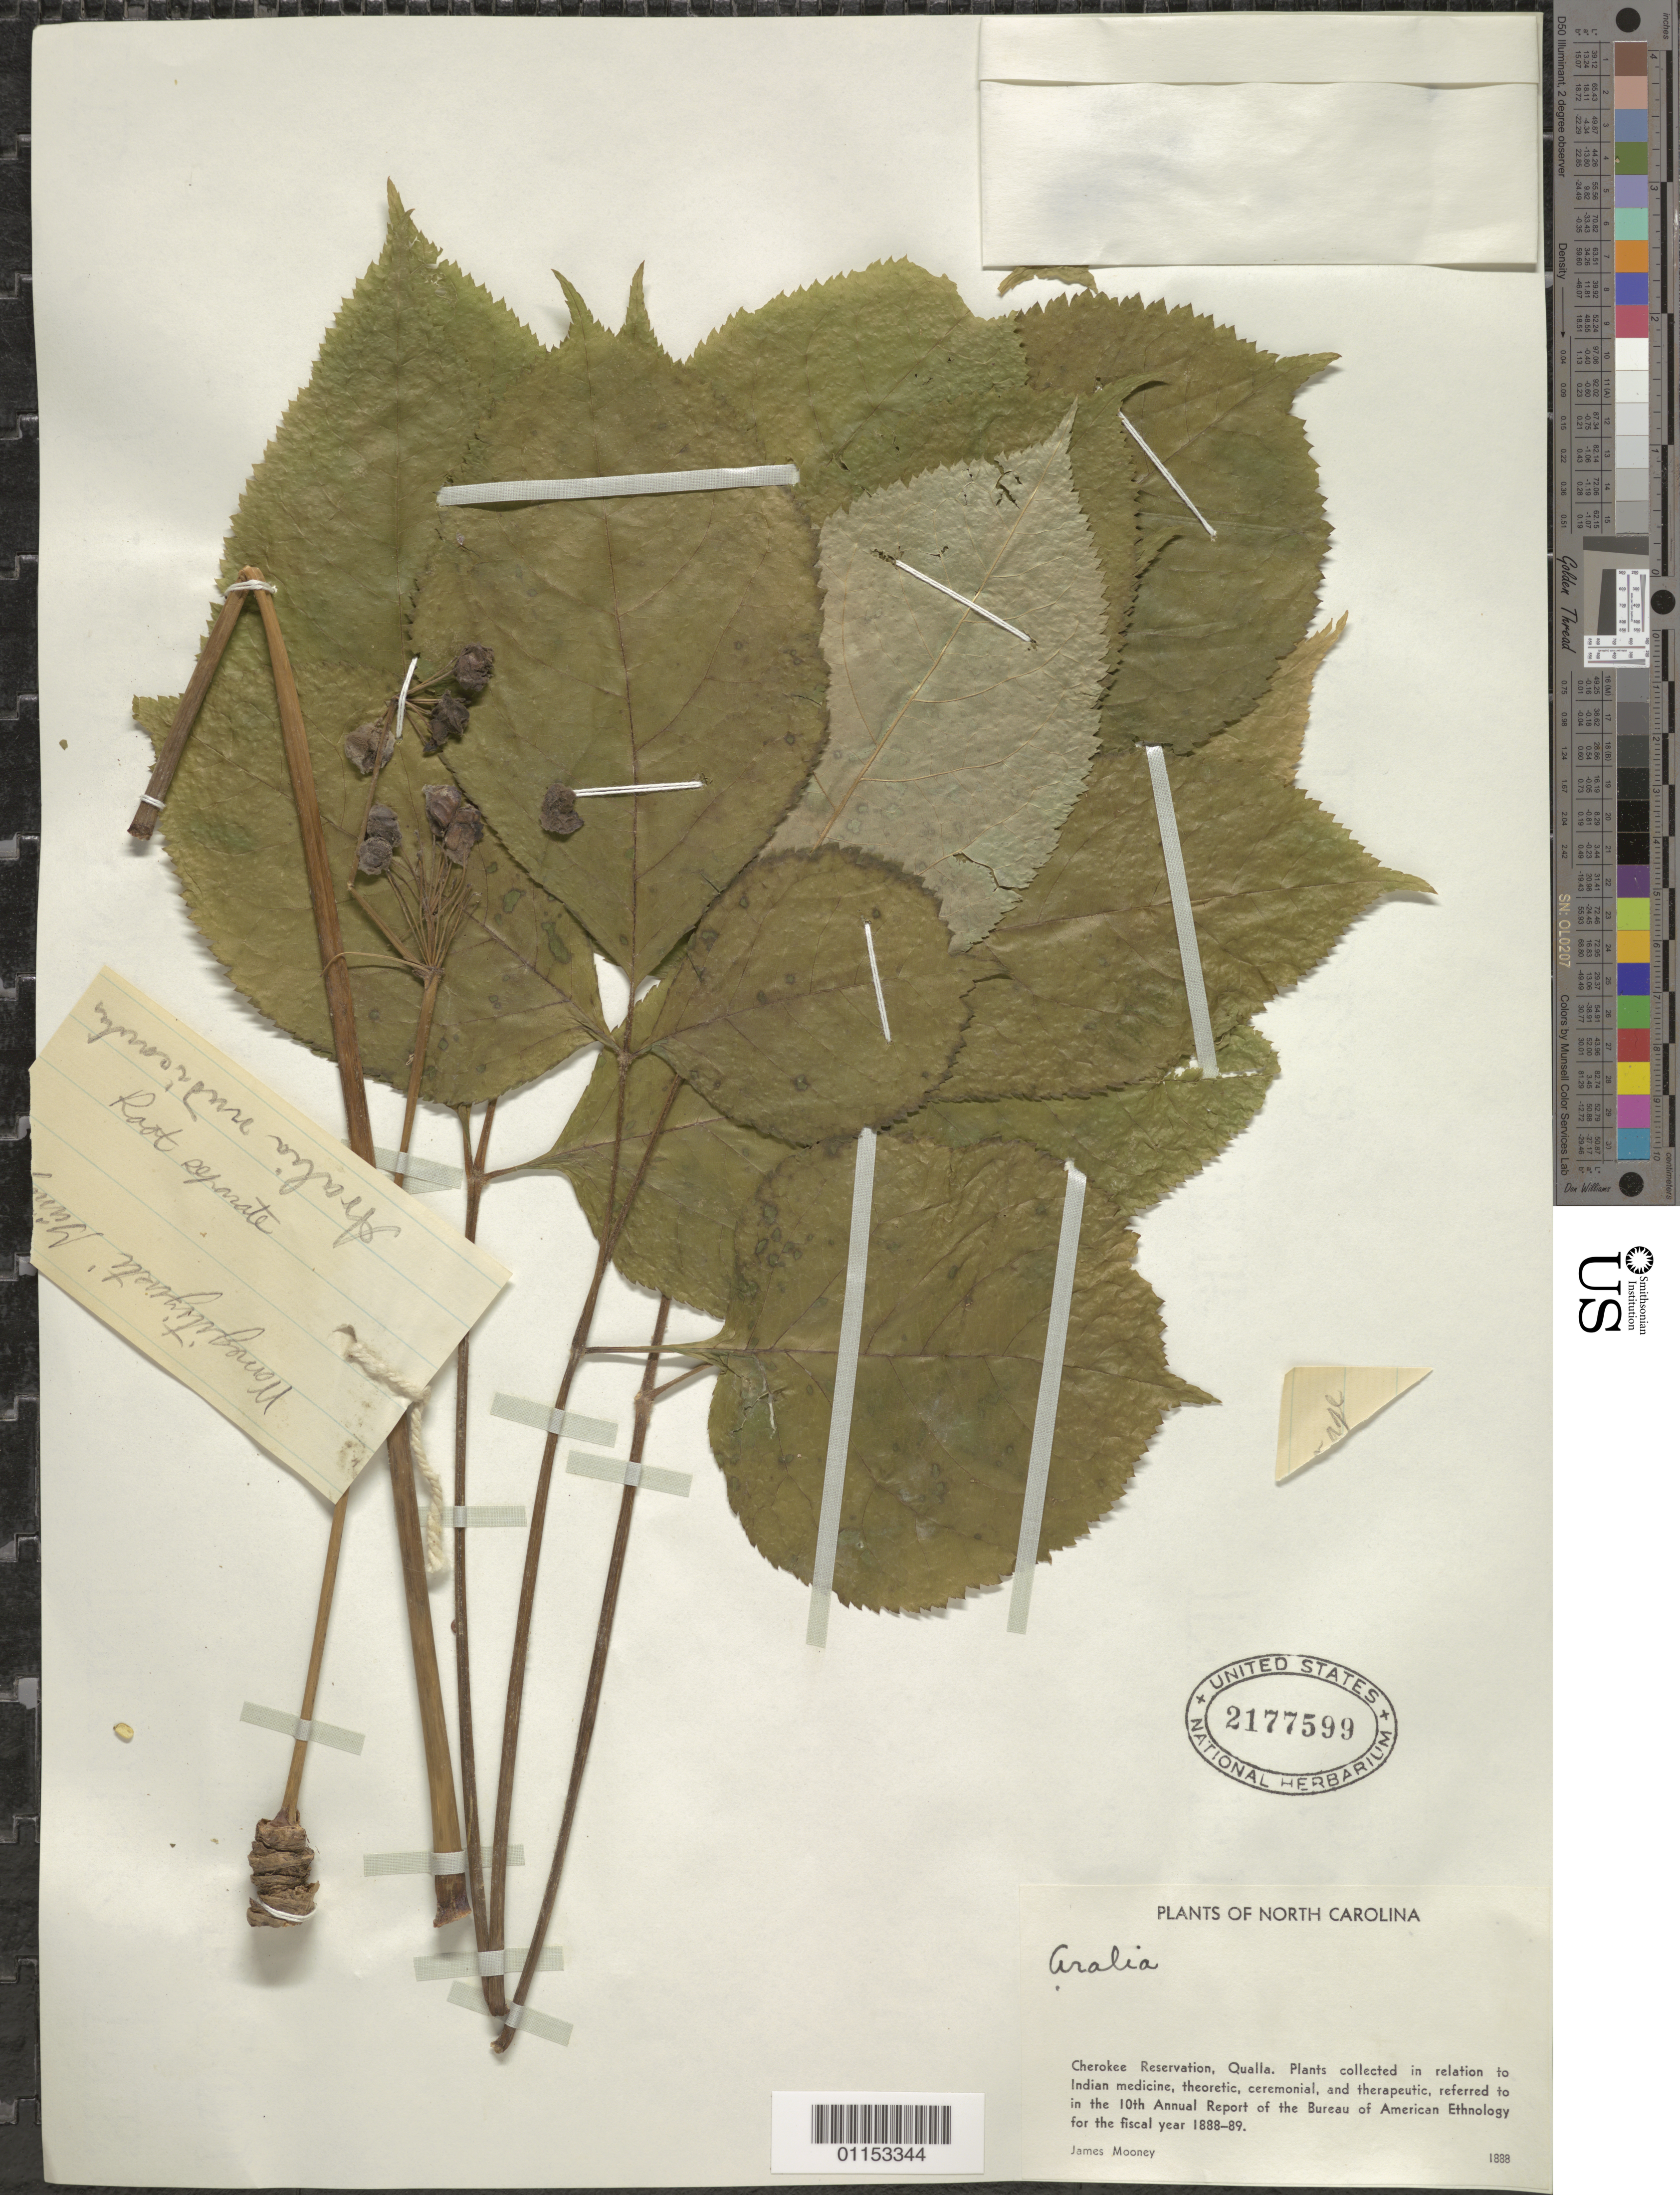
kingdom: Plantae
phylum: Tracheophyta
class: Magnoliopsida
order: Apiales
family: Araliaceae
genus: Aralia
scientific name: Aralia nudicaulis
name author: L.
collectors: J. Mooney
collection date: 1888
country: United States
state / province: North Carolina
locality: Cherokee Reservation, Qualla.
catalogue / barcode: US 2177599